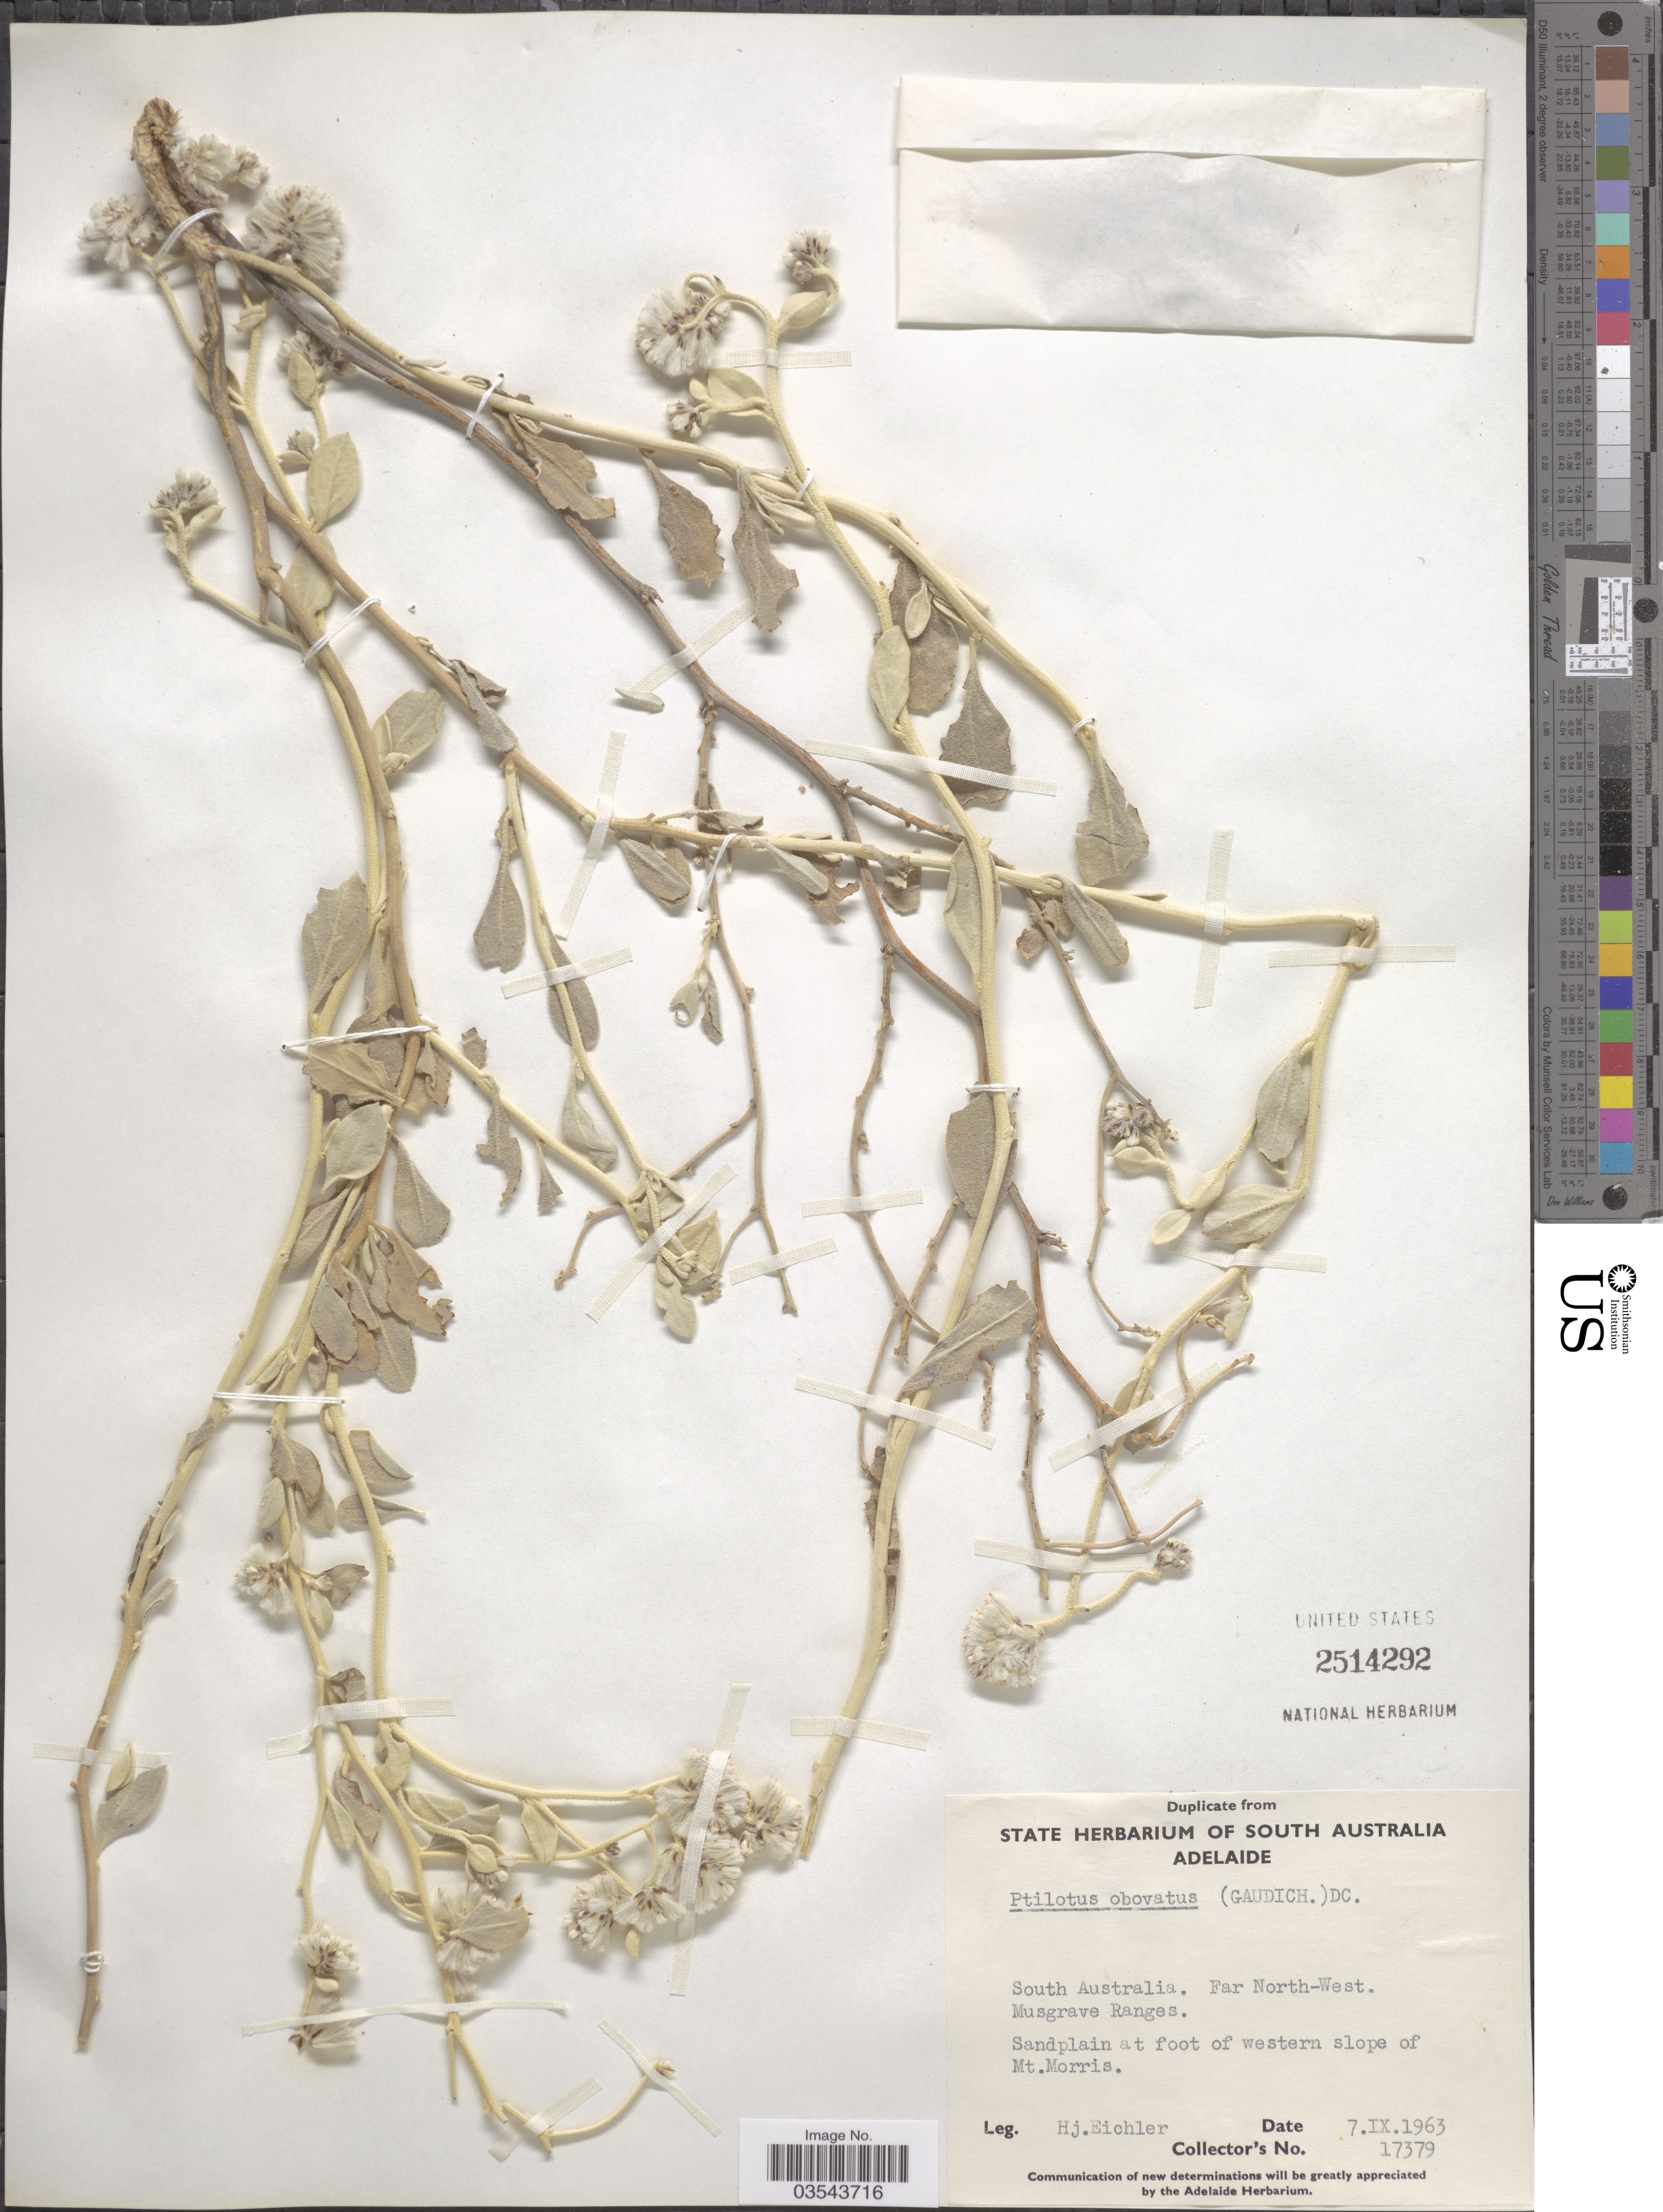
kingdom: Plantae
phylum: Tracheophyta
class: Magnoliopsida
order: Caryophyllales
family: Amaranthaceae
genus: Ptilotus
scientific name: Ptilotus obovatus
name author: (Gaudich.) F. Muell.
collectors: H. Eichler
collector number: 17379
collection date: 1963-09-07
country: Australia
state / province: South Australia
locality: Far North-West. Musgrave Ranges. Sandplain at foot of western slope of Mt. Morris.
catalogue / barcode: US 2514292